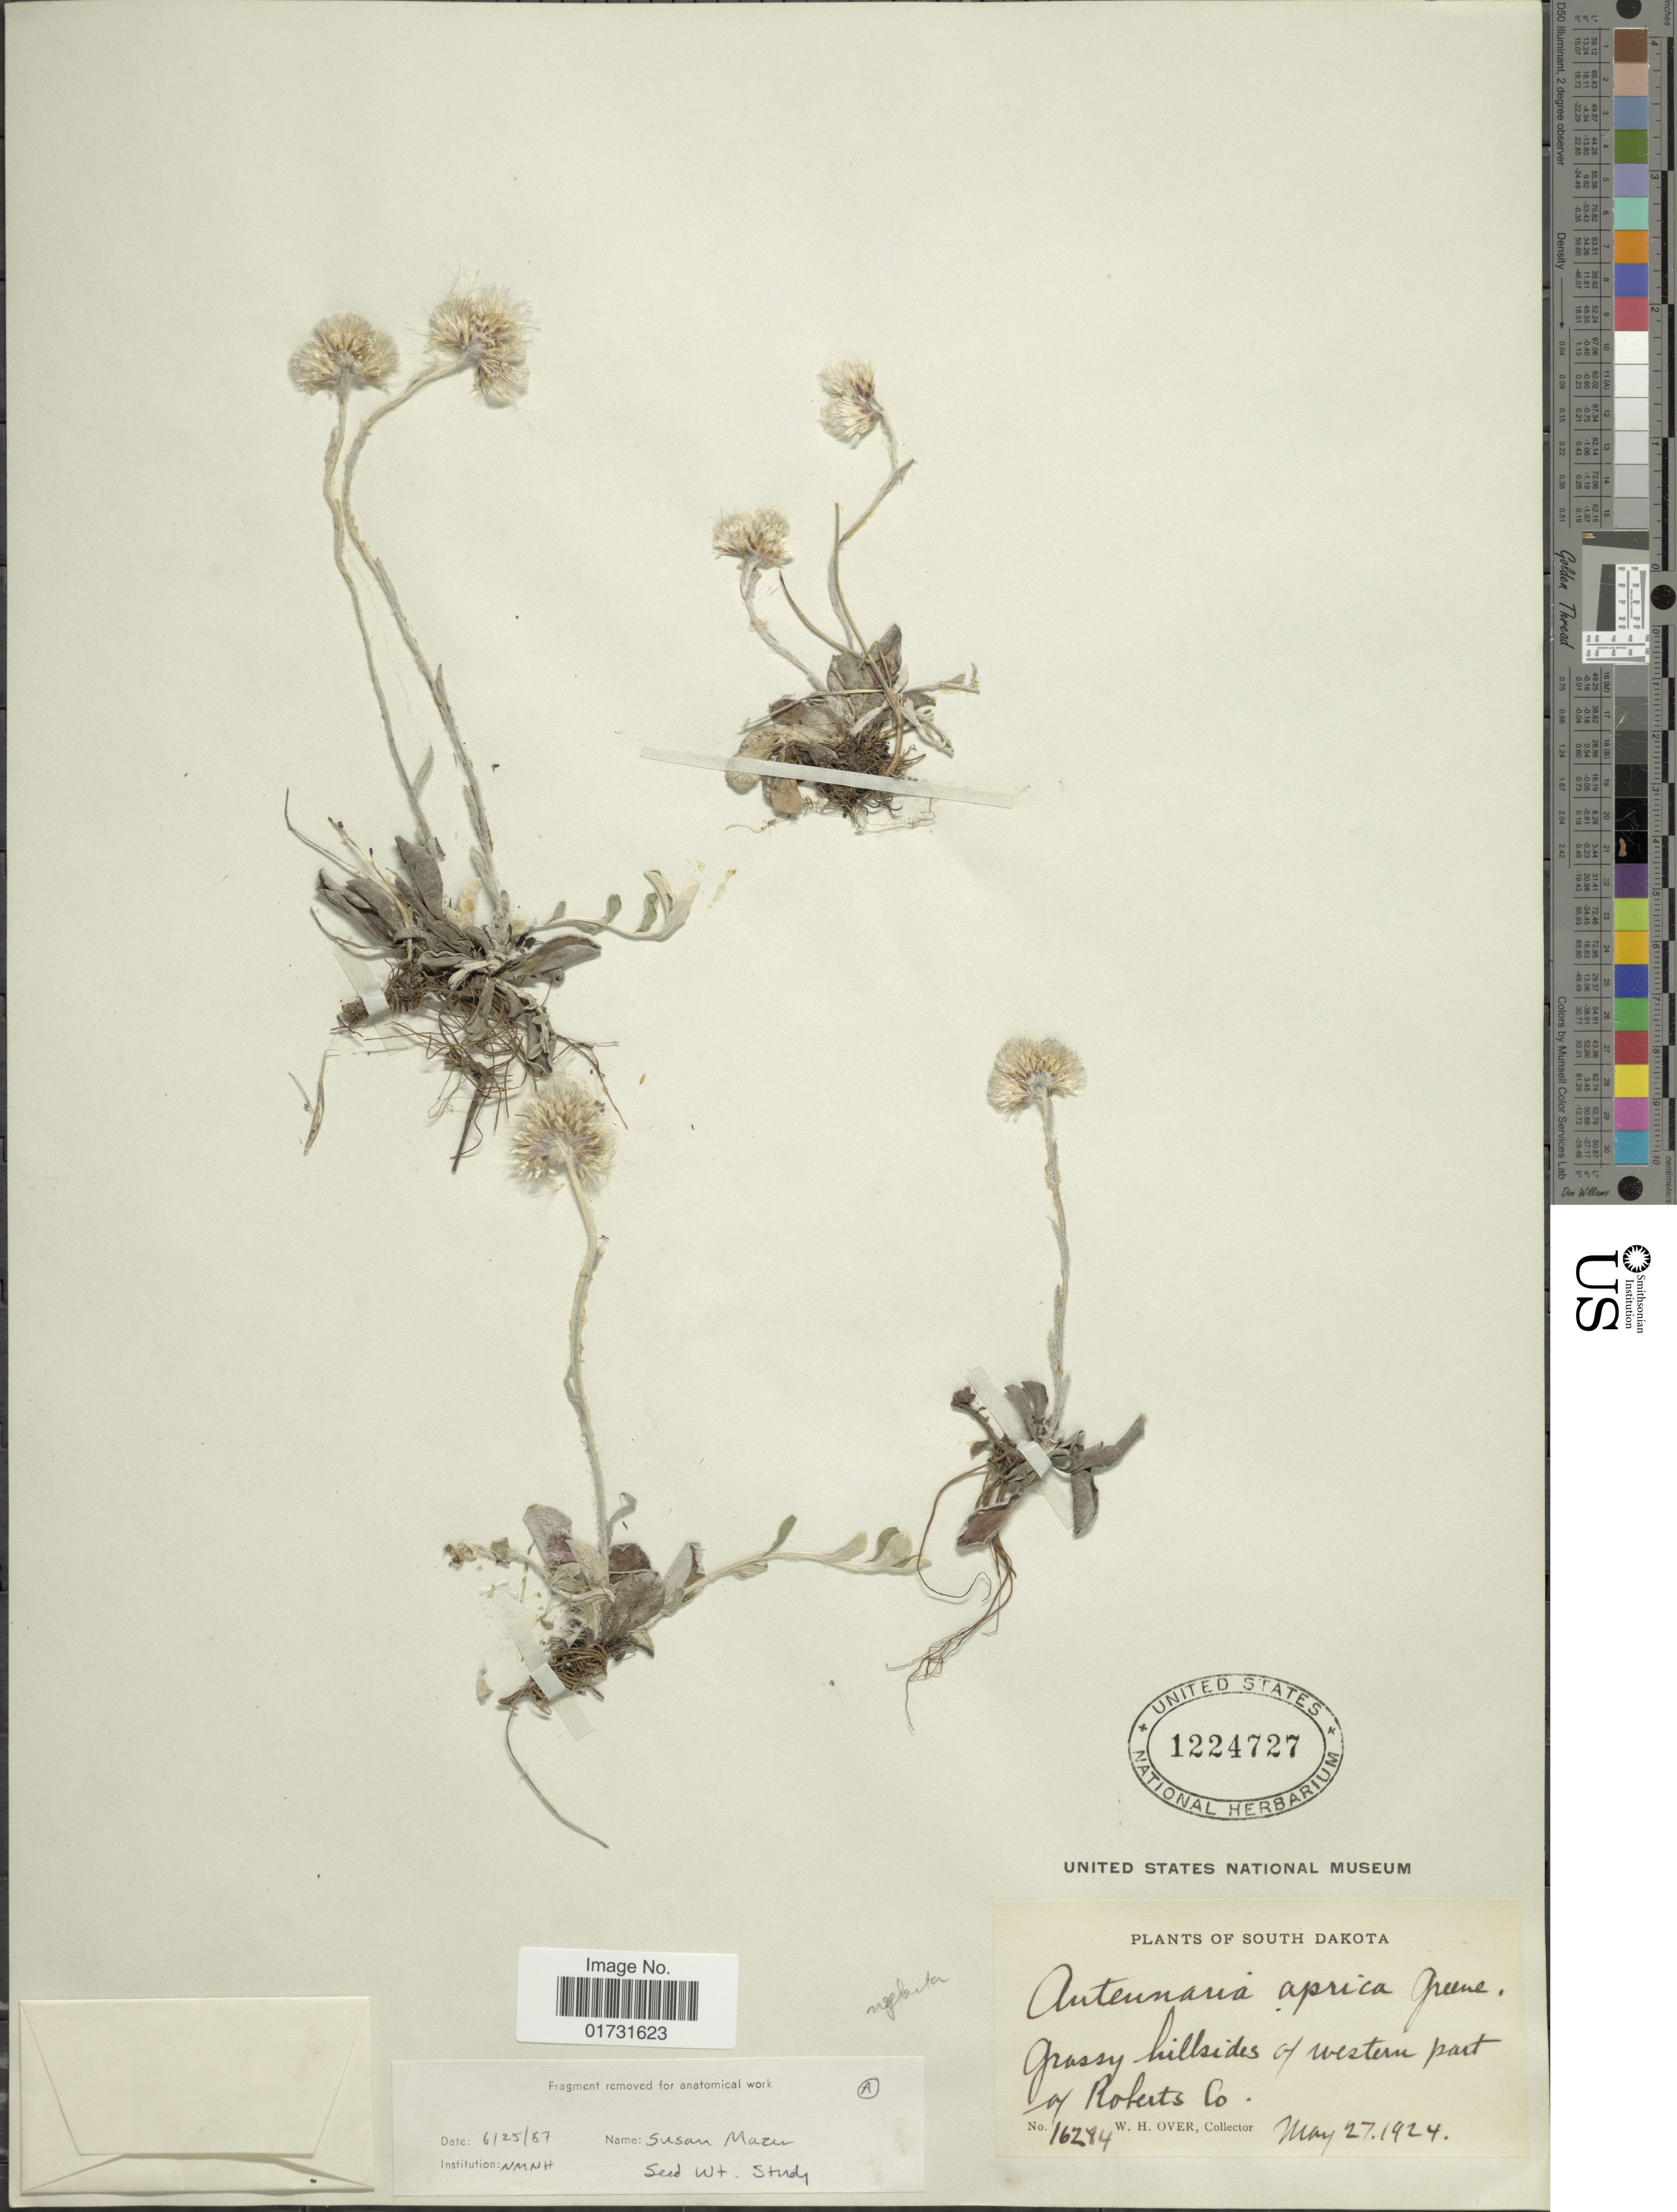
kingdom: Plantae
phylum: Tracheophyta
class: Magnoliopsida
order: Asterales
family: Asteraceae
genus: Antennaria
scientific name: Antennaria neglecta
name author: Greene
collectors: W. Over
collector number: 16284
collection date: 1924-05-27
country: United States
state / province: South Dakota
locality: Western part of Roberts Co.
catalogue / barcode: US 1224727